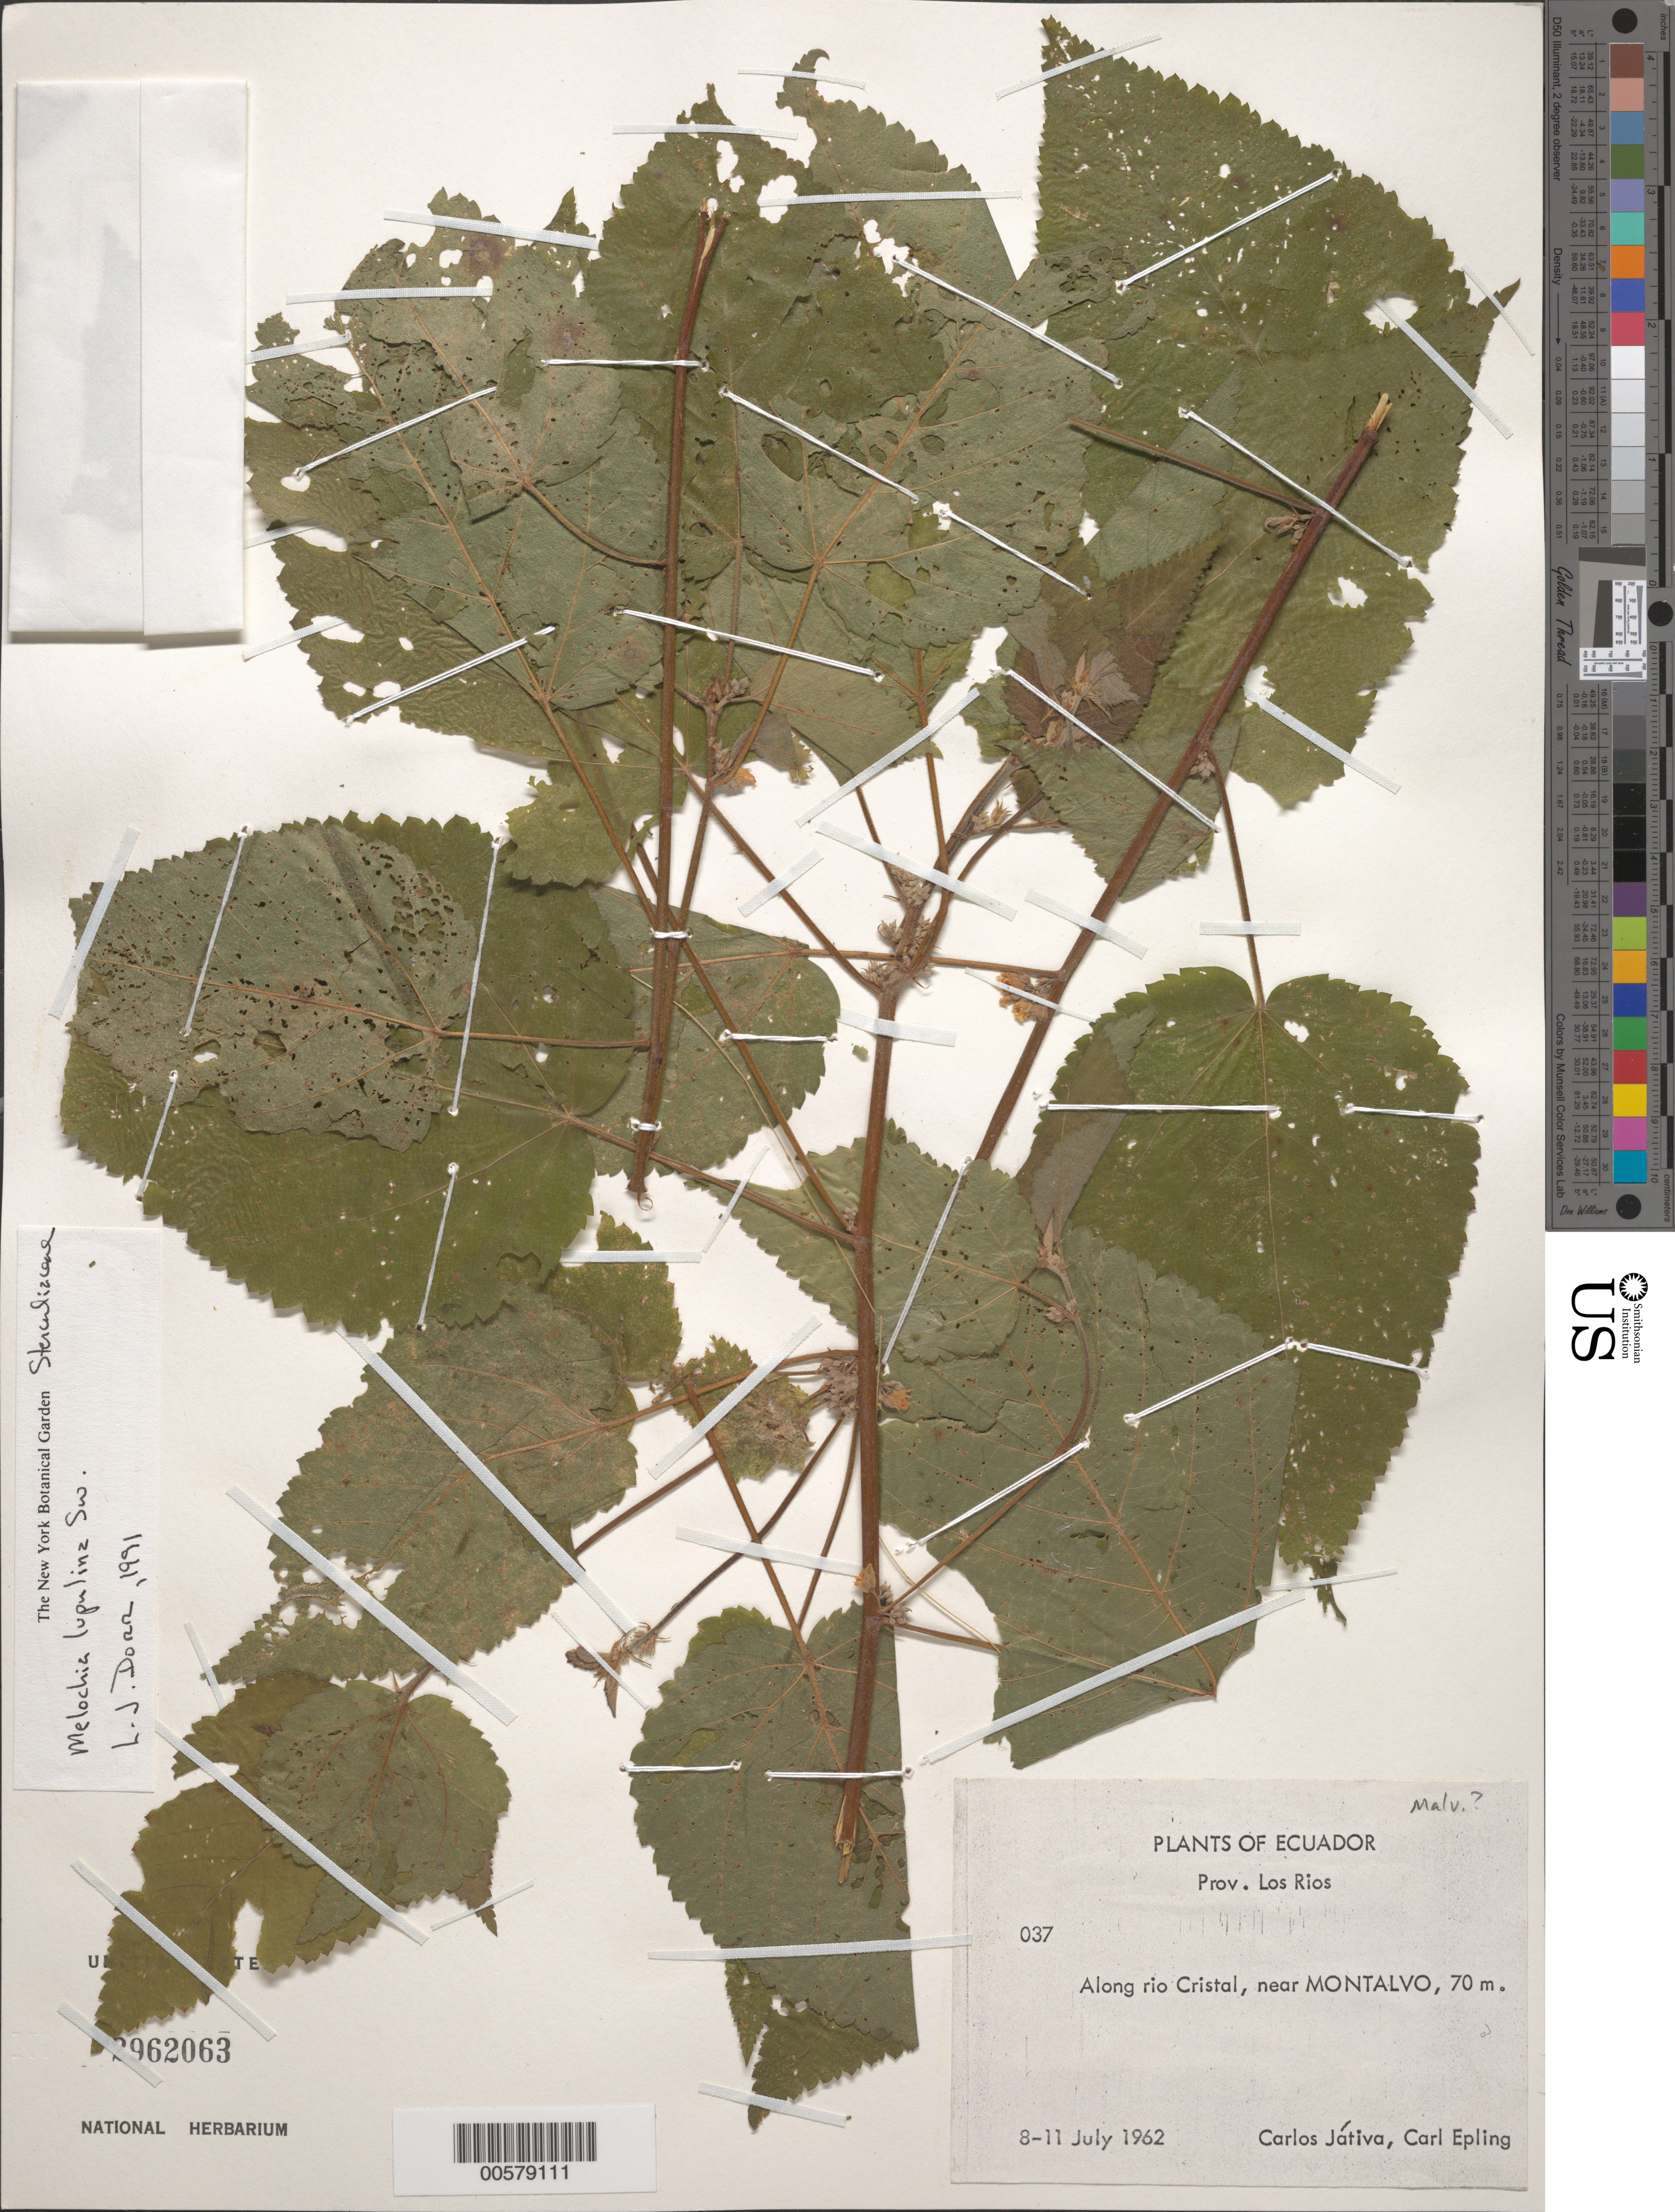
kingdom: Plantae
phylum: Tracheophyta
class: Magnoliopsida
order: Malvales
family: Malvaceae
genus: Melochia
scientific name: Melochia lupulina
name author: Sw.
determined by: Dorr, L. J., (BOT), Smithsonian Institution - National Museum of Natural History (UNITED STATES)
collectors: C. D. Játiva & C. C. Epling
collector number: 37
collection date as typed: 08 Jul 1962 to 11 Jul 1962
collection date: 1962-07-08/1962-07-11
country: Ecuador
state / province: Los Ríos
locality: Along Rio Cristal, near Montalvo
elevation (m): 70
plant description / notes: NY, S, US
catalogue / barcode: US 2962063